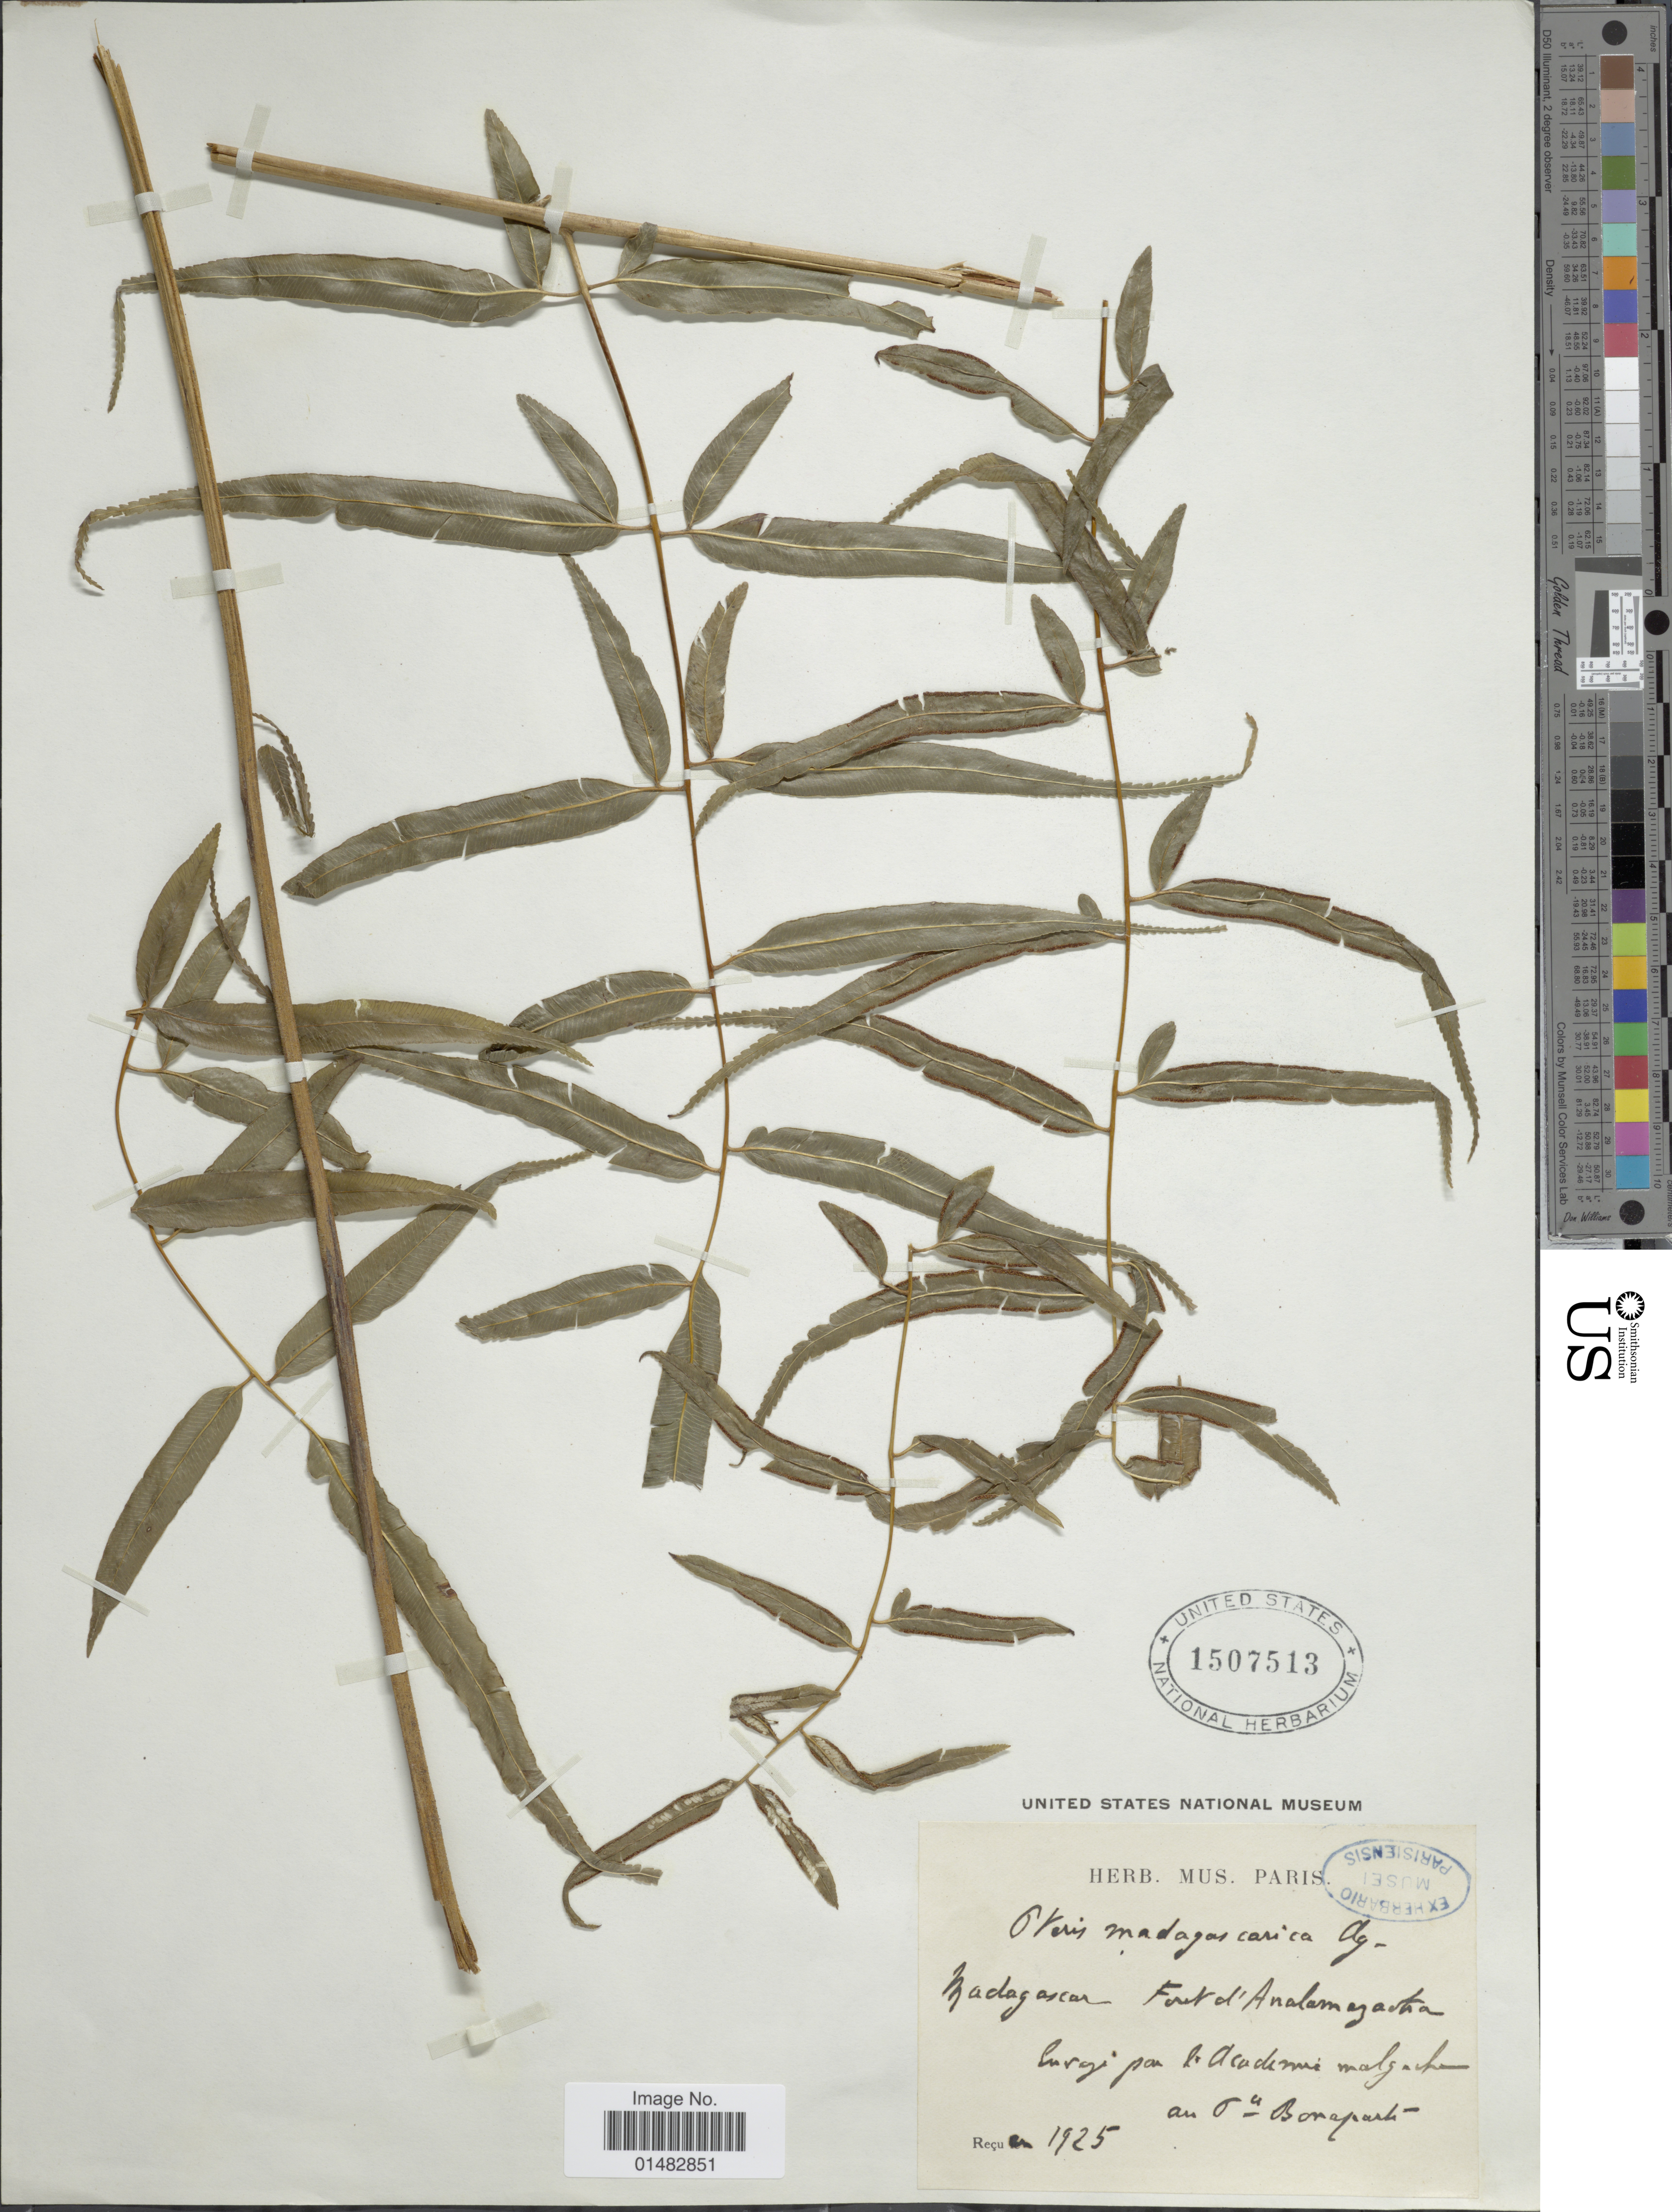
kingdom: Plantae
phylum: Tracheophyta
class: Polypodiopsida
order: Polypodiales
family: Pteridaceae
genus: Pteris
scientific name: Pteris madagascarica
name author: J. Agardh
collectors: ex herb. Mus. Paris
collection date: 1925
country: Madagascar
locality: Foret d'Analamazoatra, lurgi par l'Académie Malgache, au P Bonaparte [interpreted]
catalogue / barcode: US 1507513